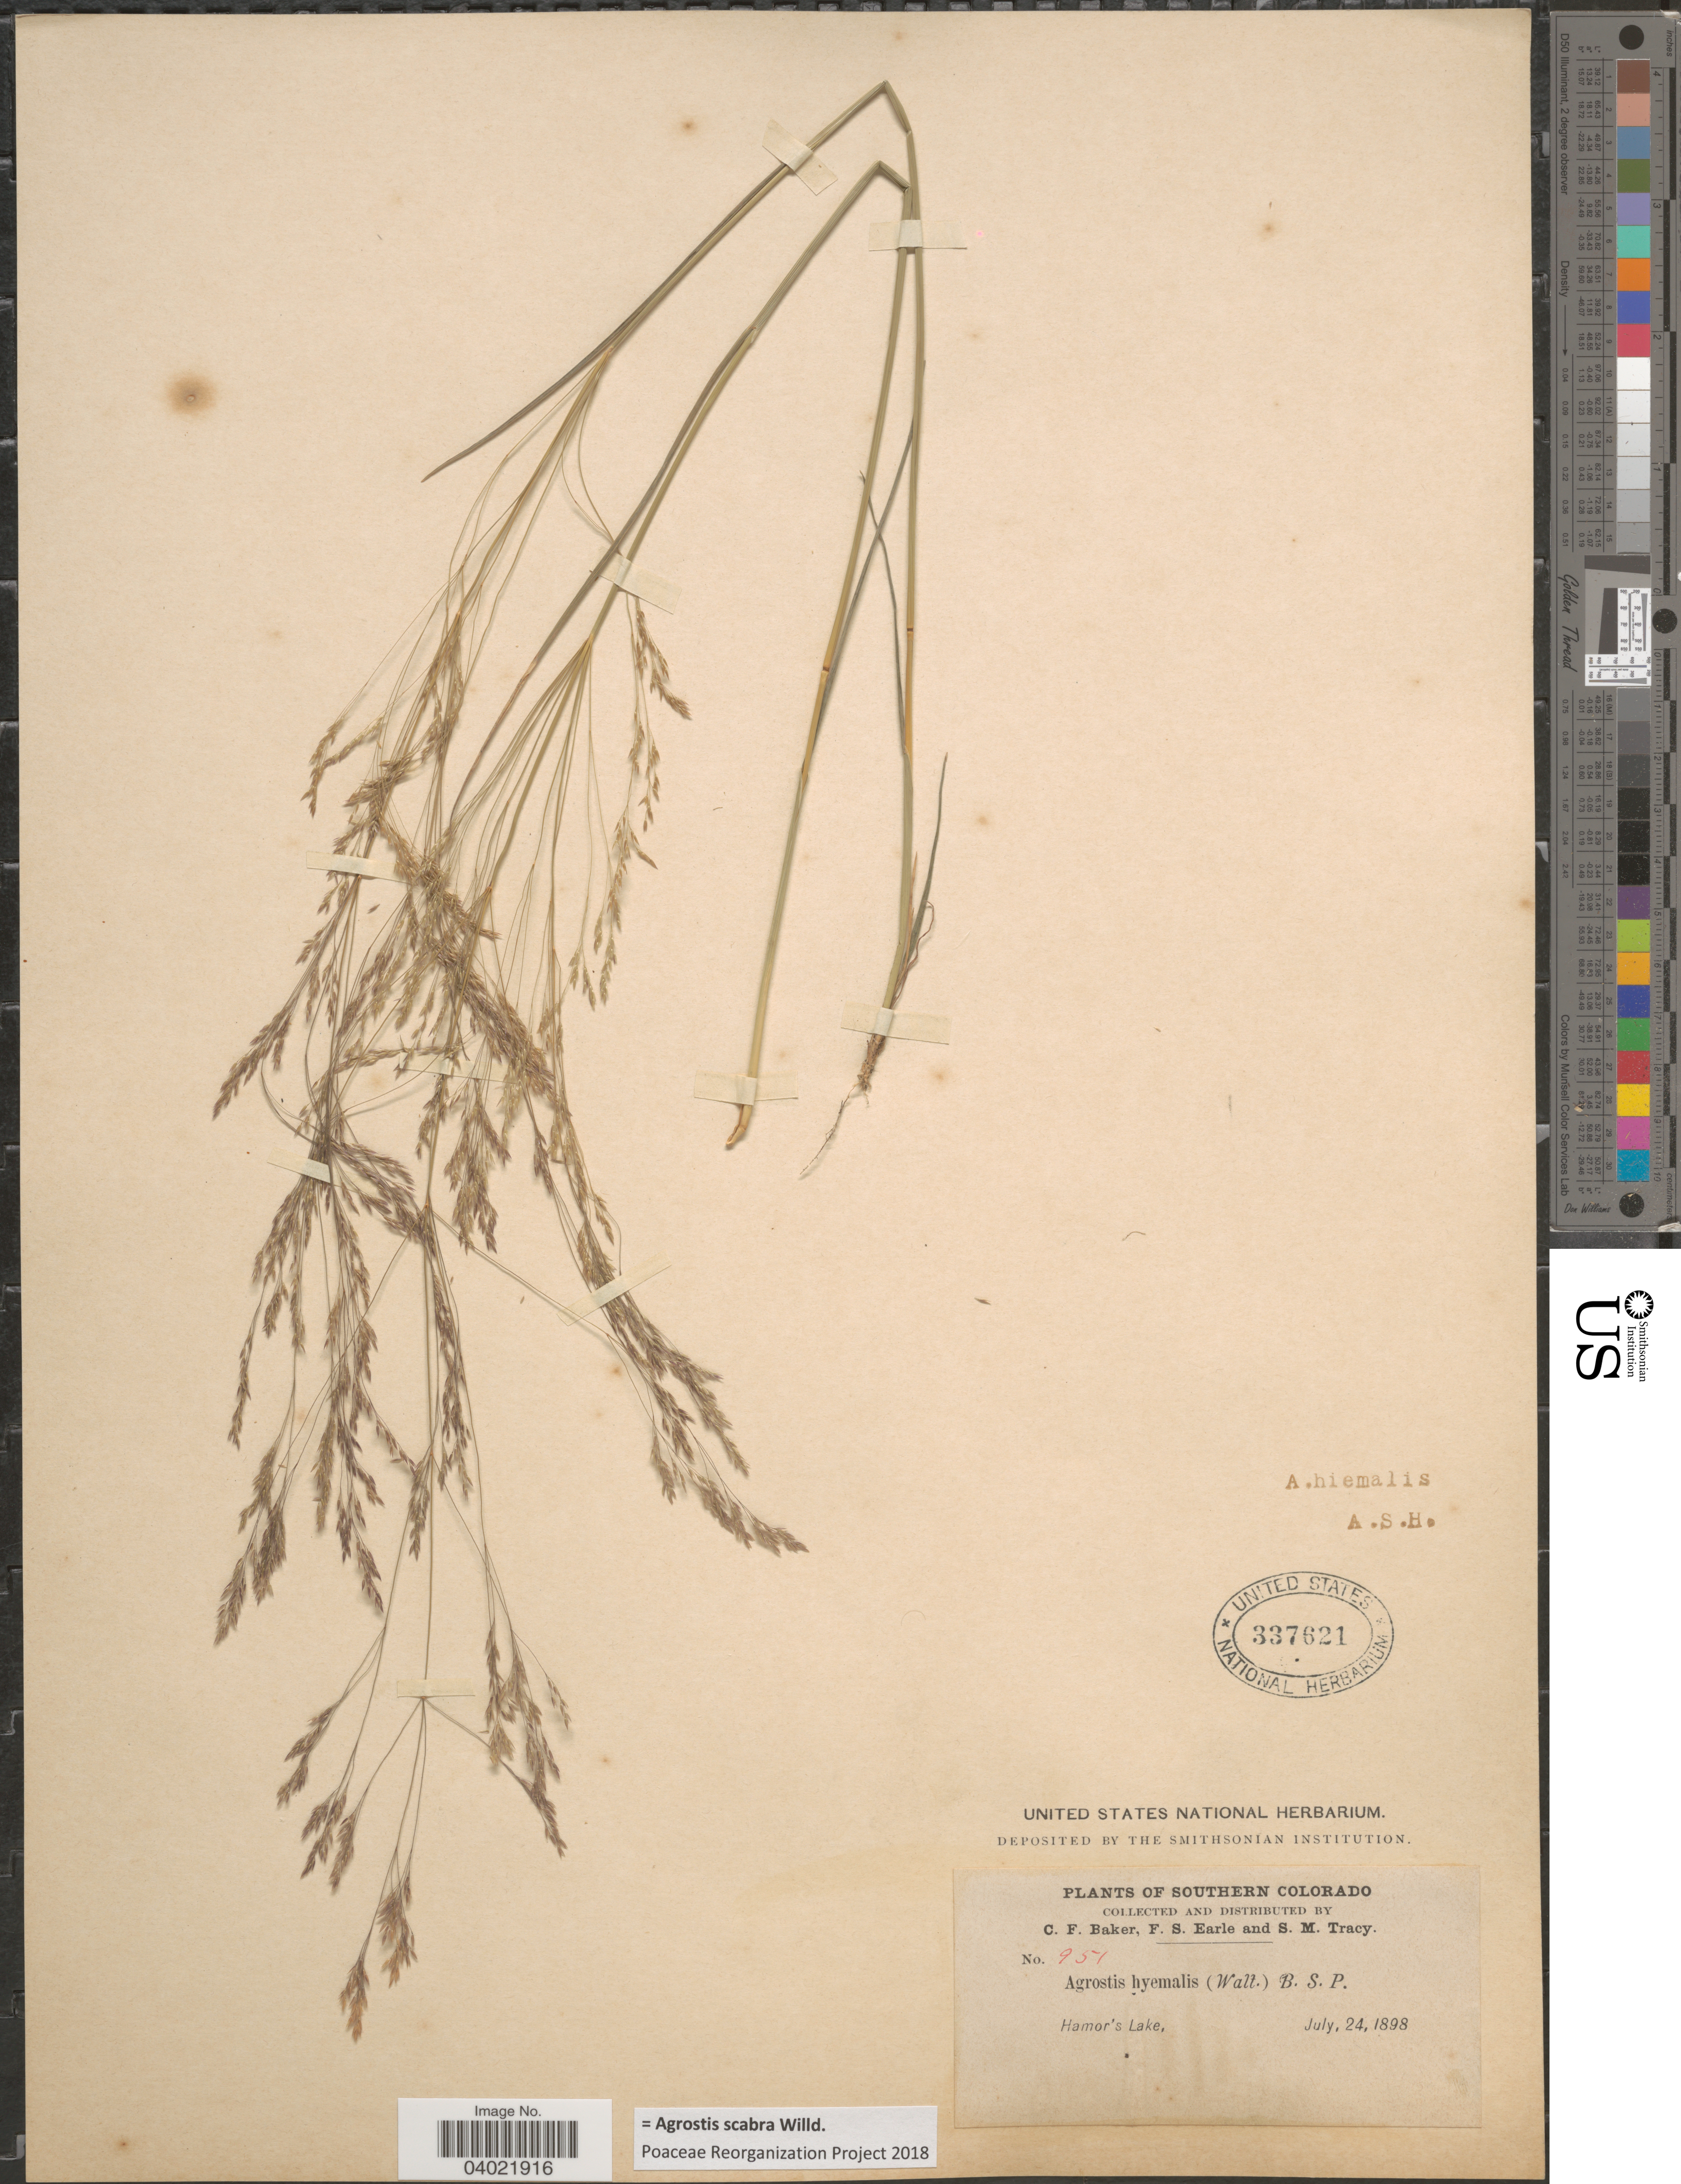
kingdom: Plantae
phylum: Tracheophyta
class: Liliopsida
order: Poales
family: Poaceae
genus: Agrostis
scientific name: Agrostis scabra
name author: Willd.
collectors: C. F. Baker, F. S. Earle & S. M. Tracy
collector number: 951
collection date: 1898-07-24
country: United States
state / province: Colorado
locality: Southern Colorado. Hamor's Lake.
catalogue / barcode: US 337621